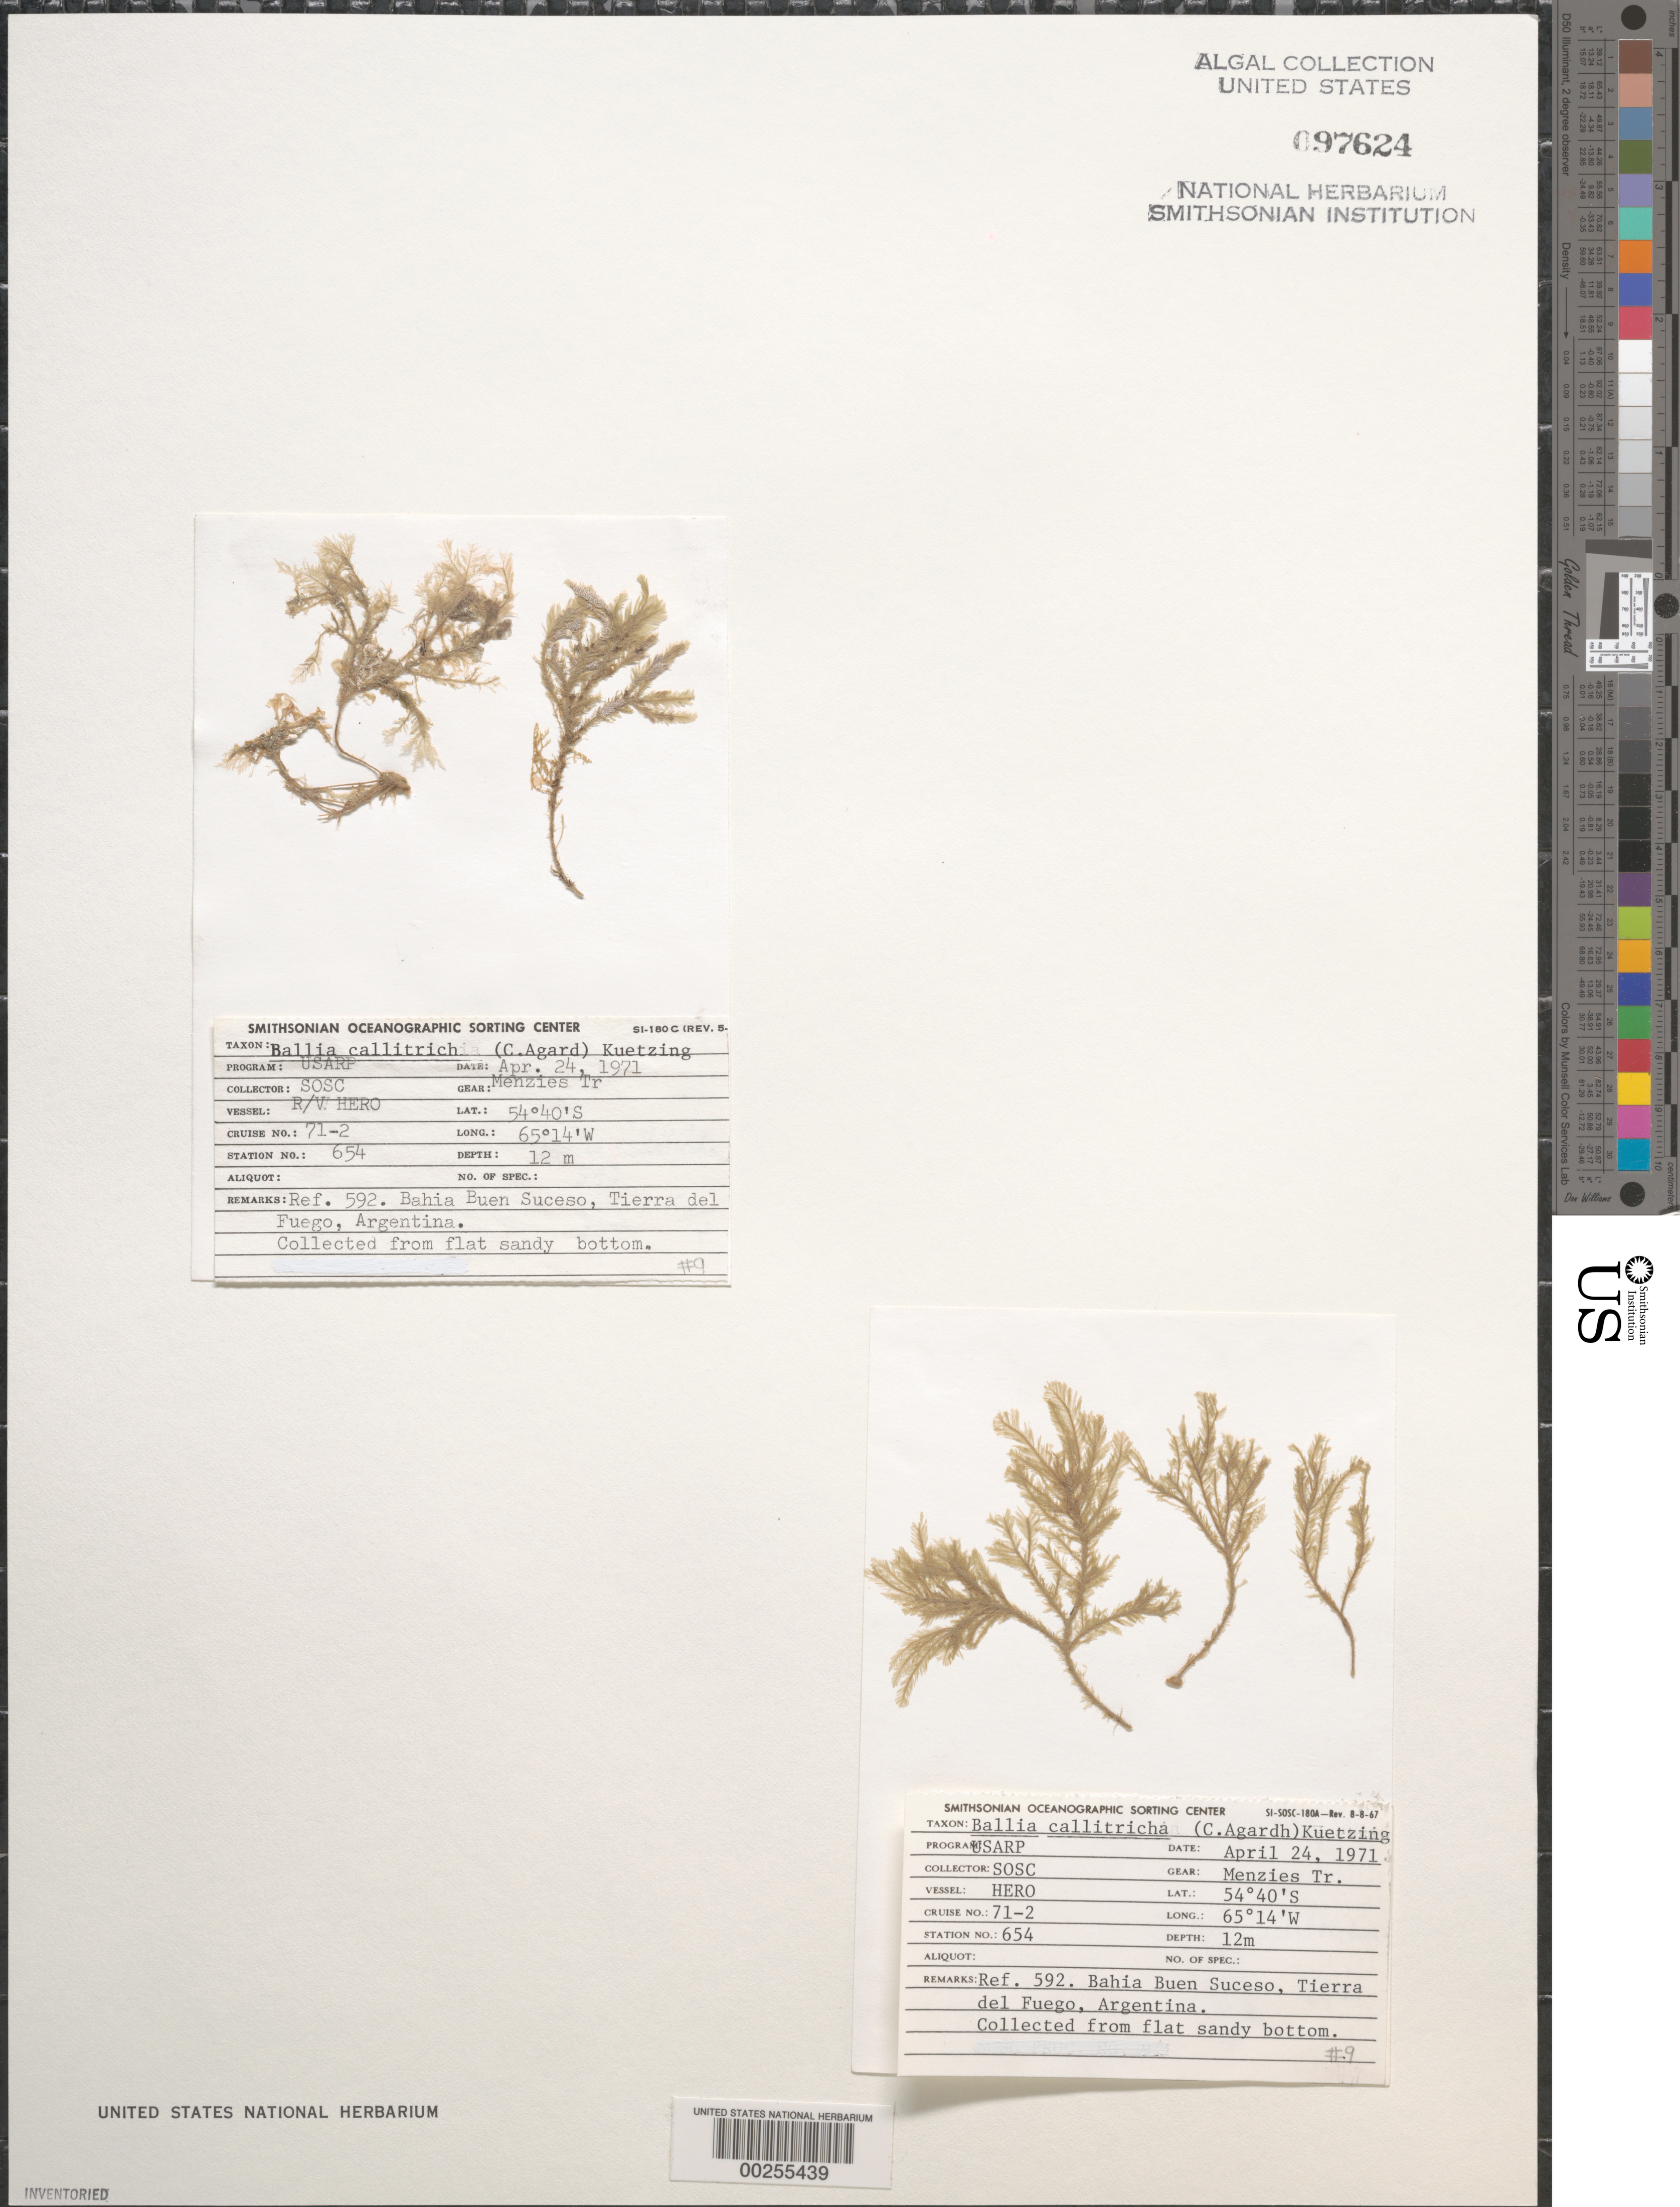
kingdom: Plantae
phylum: Rhodophyta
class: Florideophyceae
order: Balliales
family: Balliaceae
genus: Ballia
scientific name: Ballia callitricha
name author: (C. Agardh) Kützing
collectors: SOSC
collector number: Station 654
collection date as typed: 24 Apr 1971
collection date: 1971-04-24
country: Argentina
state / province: Tierra del Fuego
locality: Bahia Buen Suceso, Tierra del Fuego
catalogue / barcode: US 97624